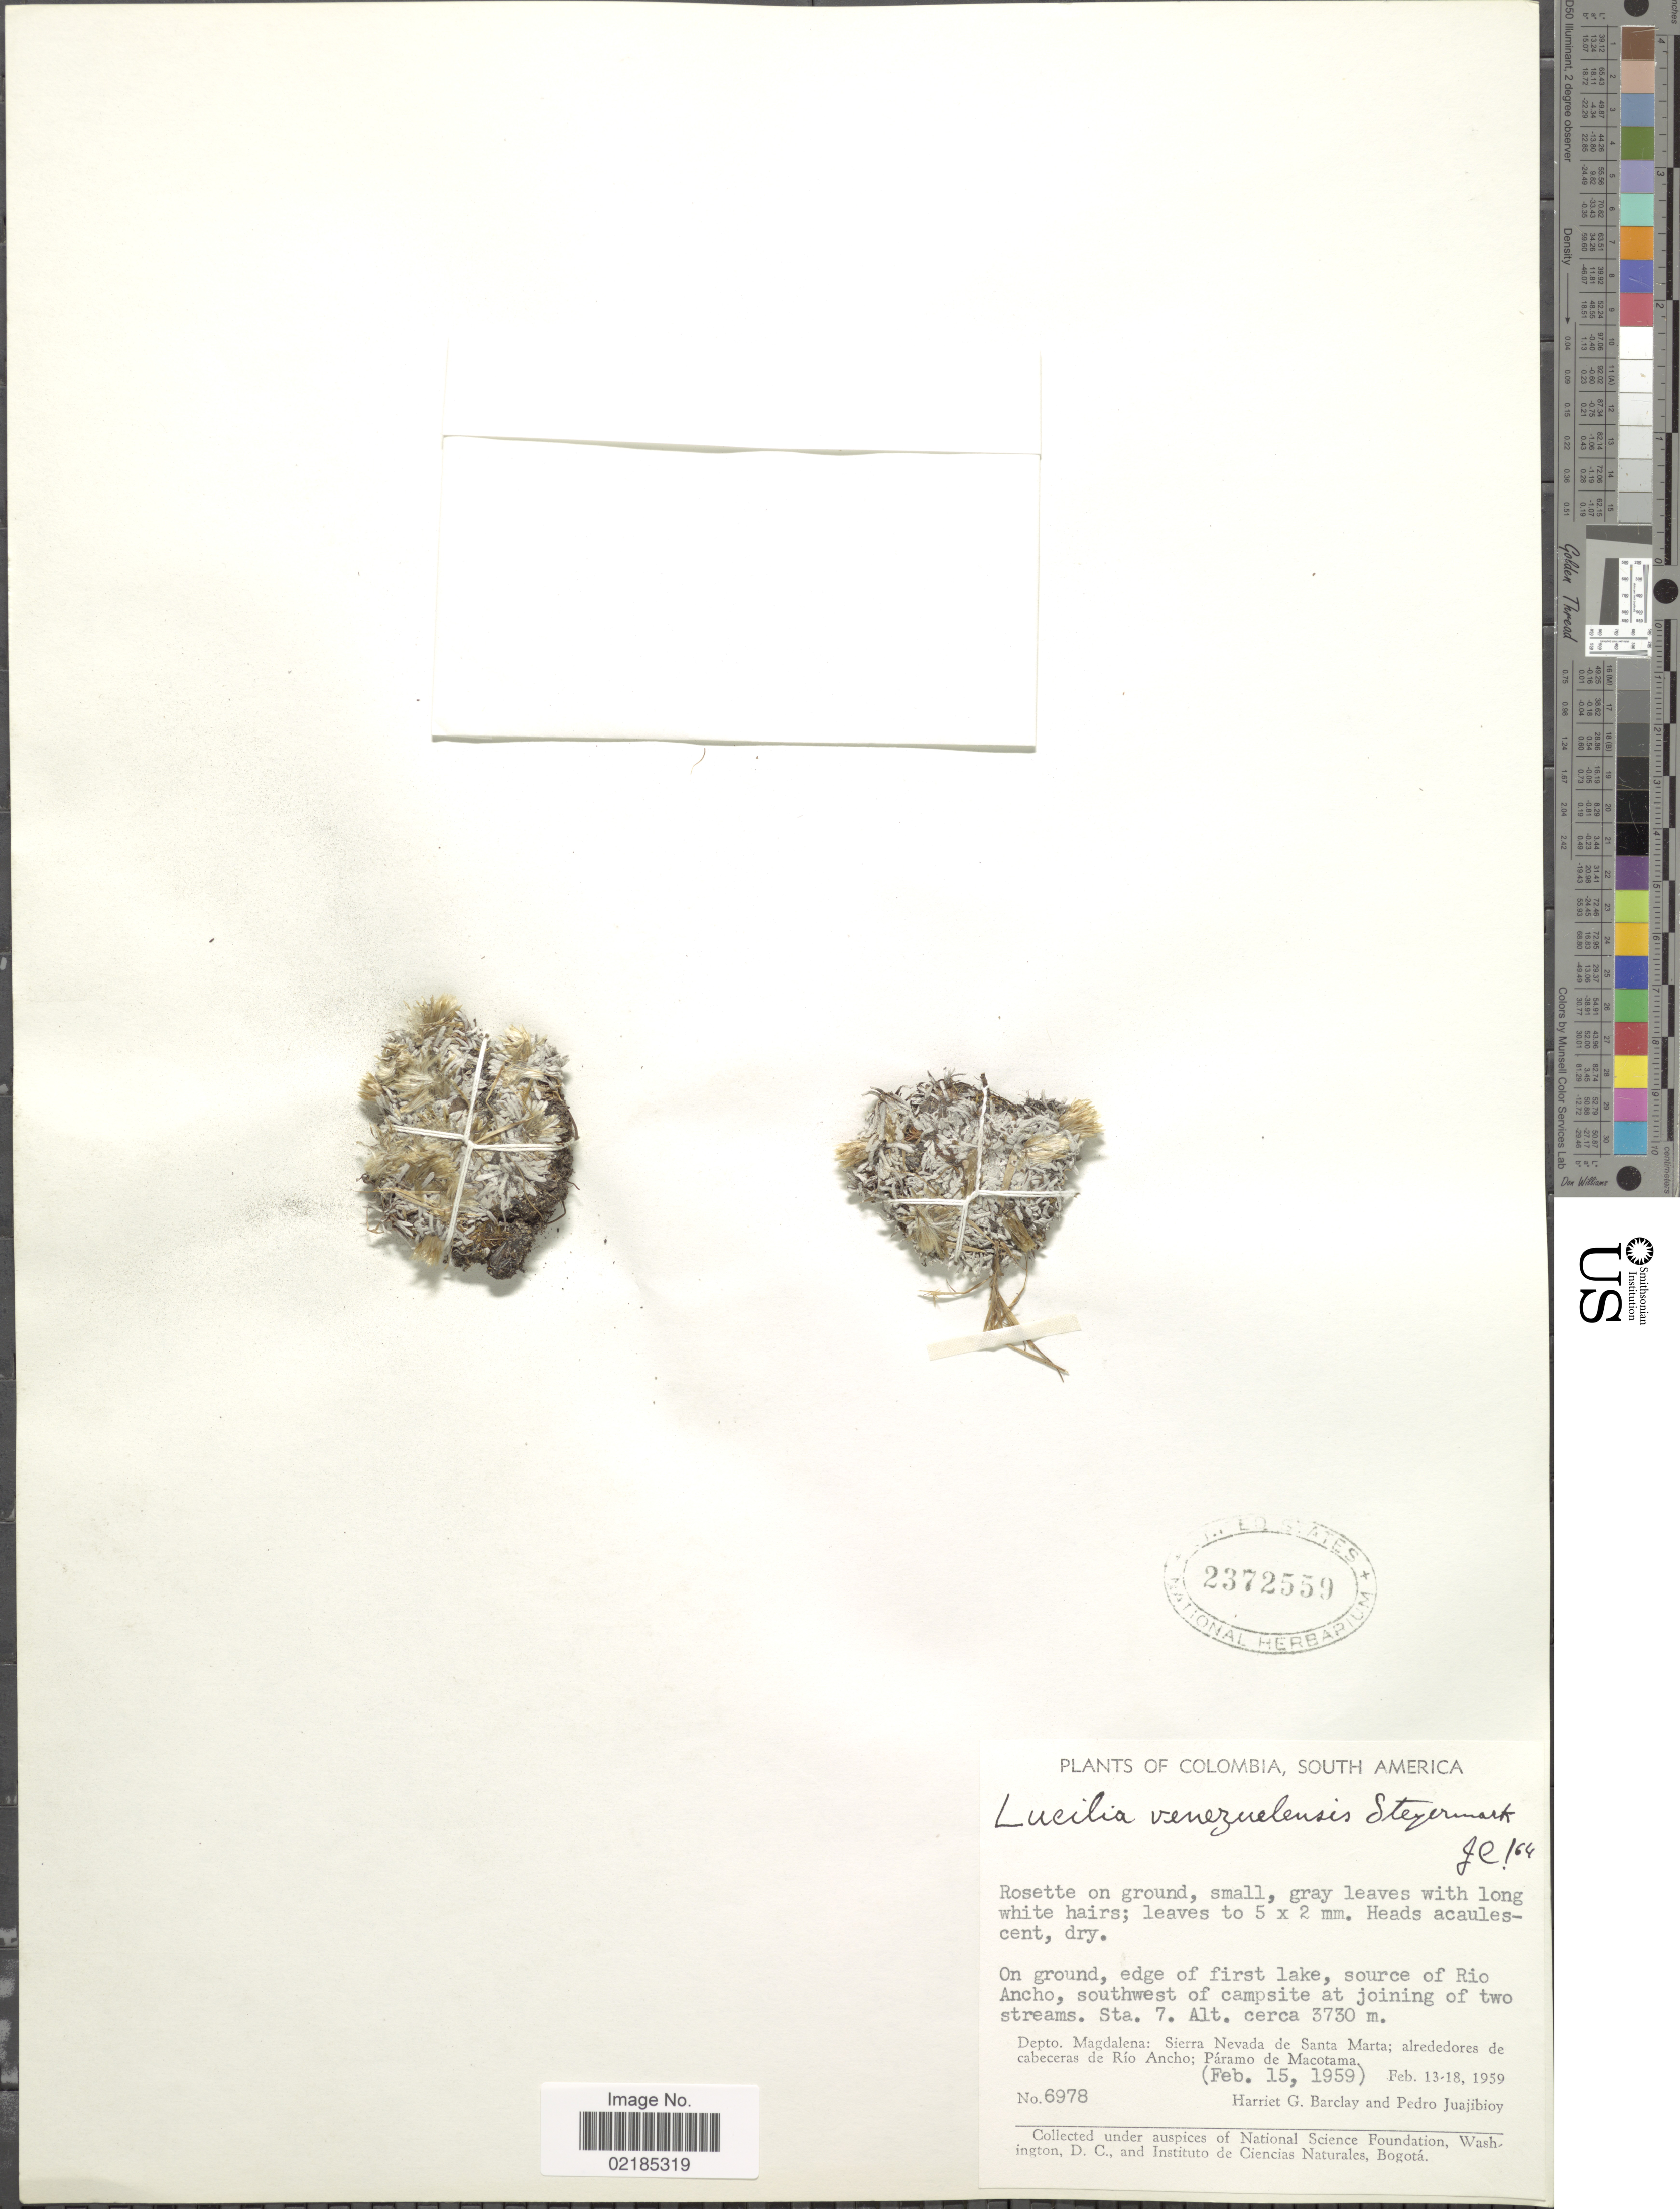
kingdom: Plantae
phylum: Tracheophyta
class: Magnoliopsida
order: Asterales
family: Asteraceae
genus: Lucilia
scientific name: Lucilia venezuelensis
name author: Steyerm.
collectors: H. G. Barclay & P. Juajibioy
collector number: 6978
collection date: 1959-02-15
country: Colombia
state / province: Magdalena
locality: Sierra Nevada de Santa marta; alrededores de cabeceras de Rio Ancho; Paramo de Macotama. Source of Rio Ancho, southwest of campsite at joining of two streams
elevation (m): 3370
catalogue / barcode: US 2372559